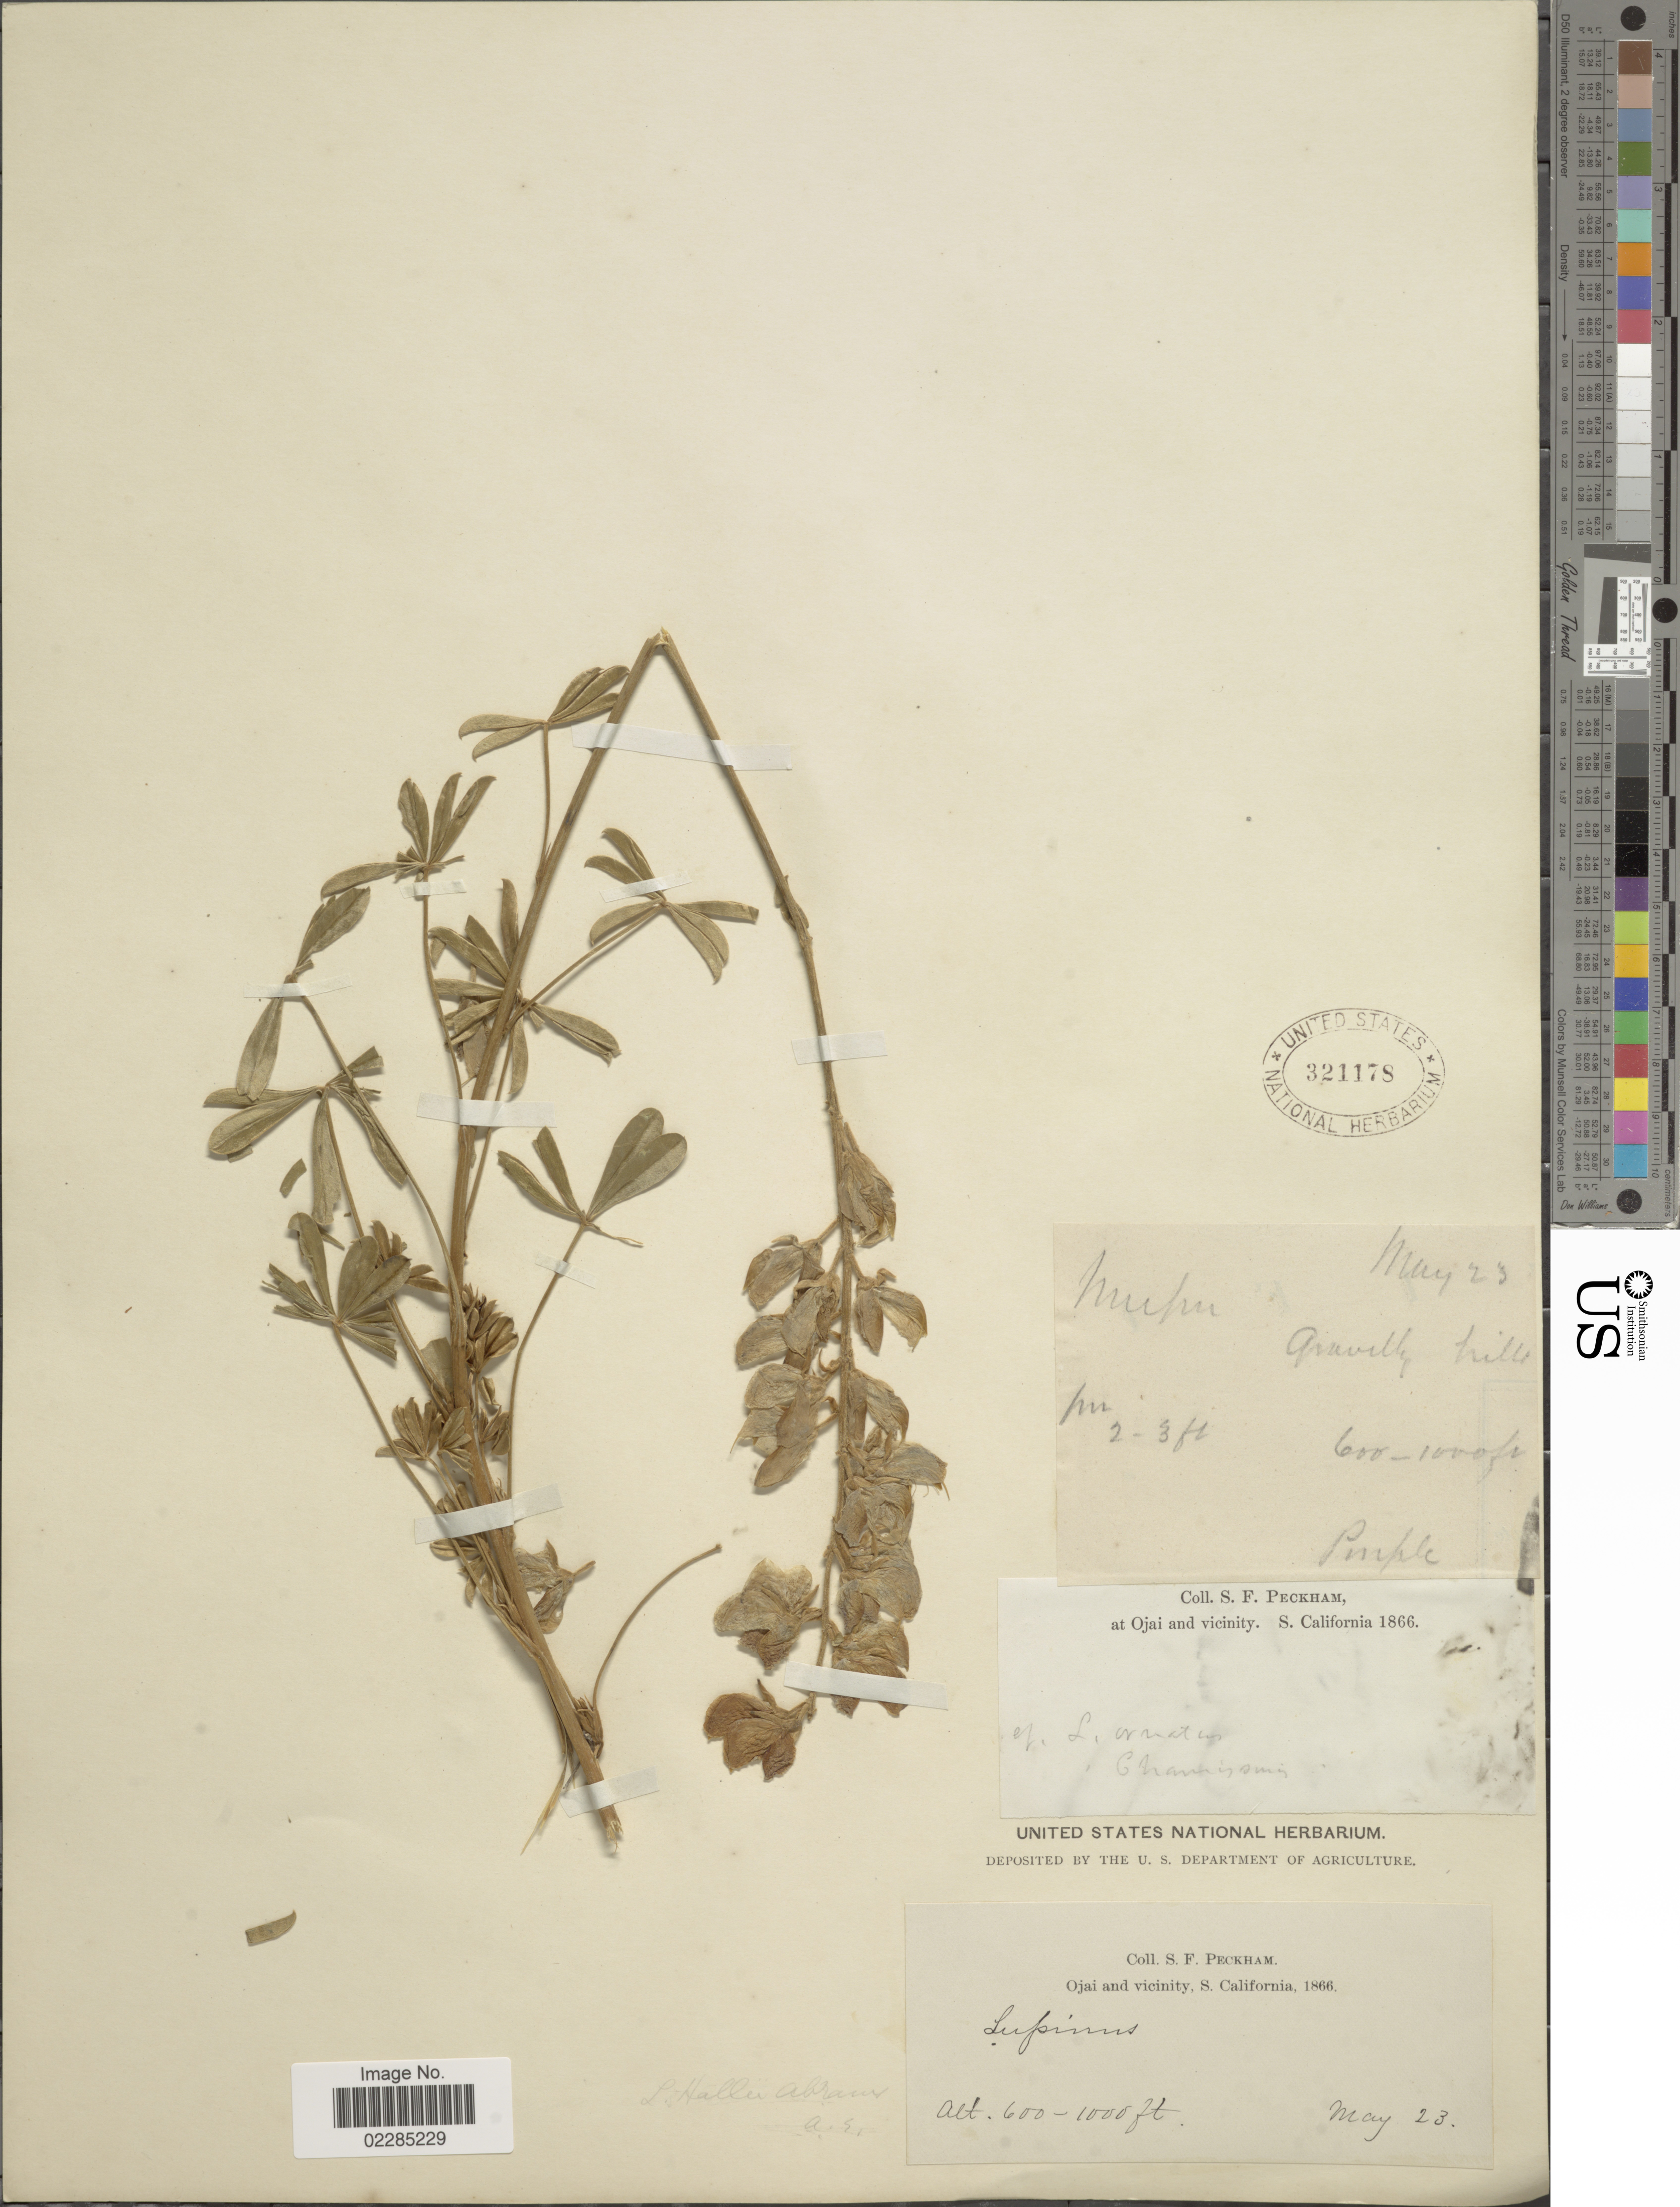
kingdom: Plantae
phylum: Tracheophyta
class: Magnoliopsida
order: Fabales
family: Fabaceae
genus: Lupinus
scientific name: Lupinus excubitus var. hallii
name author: (Abrams) C.P. Sm.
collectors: S. Peckham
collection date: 1866-05-23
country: United States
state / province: California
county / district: Ventura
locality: Ojai and vicinity, S. California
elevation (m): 183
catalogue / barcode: US 321178